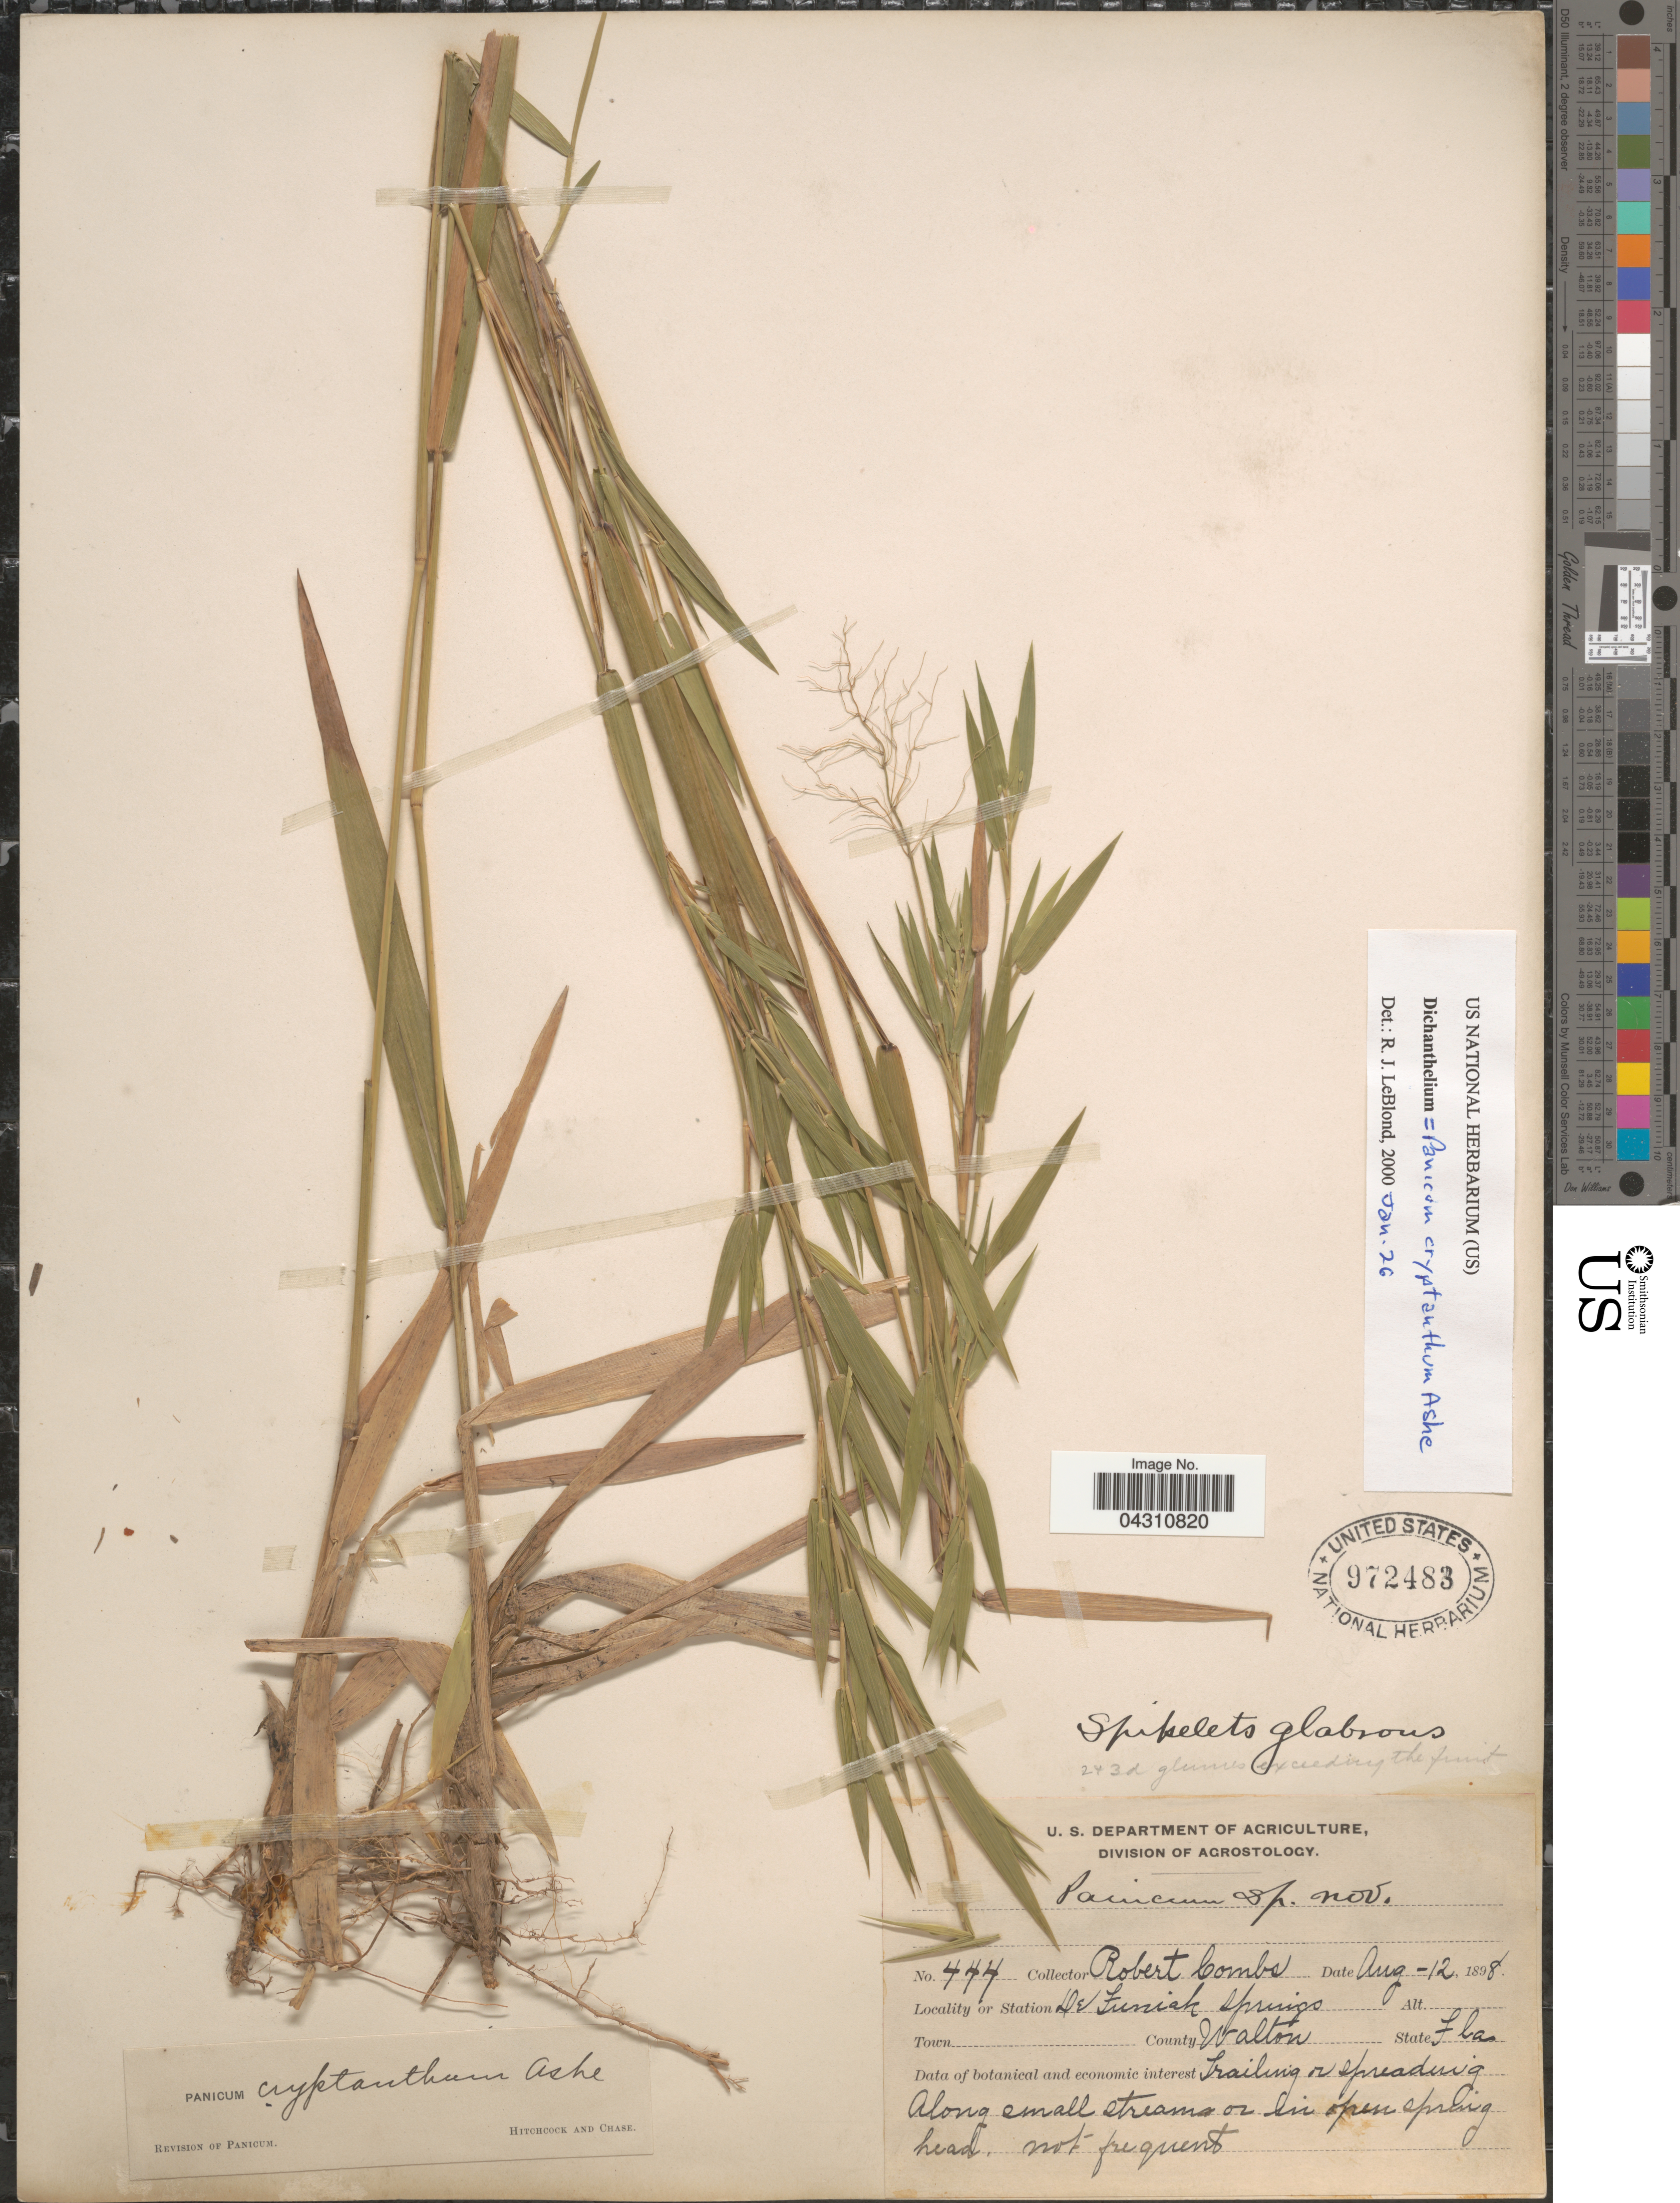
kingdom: Plantae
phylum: Tracheophyta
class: Liliopsida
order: Poales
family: Poaceae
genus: Dichanthelium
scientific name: Dichanthelium scabriusculum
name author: (Elliott) Gould & C.A. Clark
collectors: R. Combs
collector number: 444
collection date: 1898-08-12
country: United States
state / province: Florida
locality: DeFuniak Springs. County Walton.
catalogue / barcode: US 972483